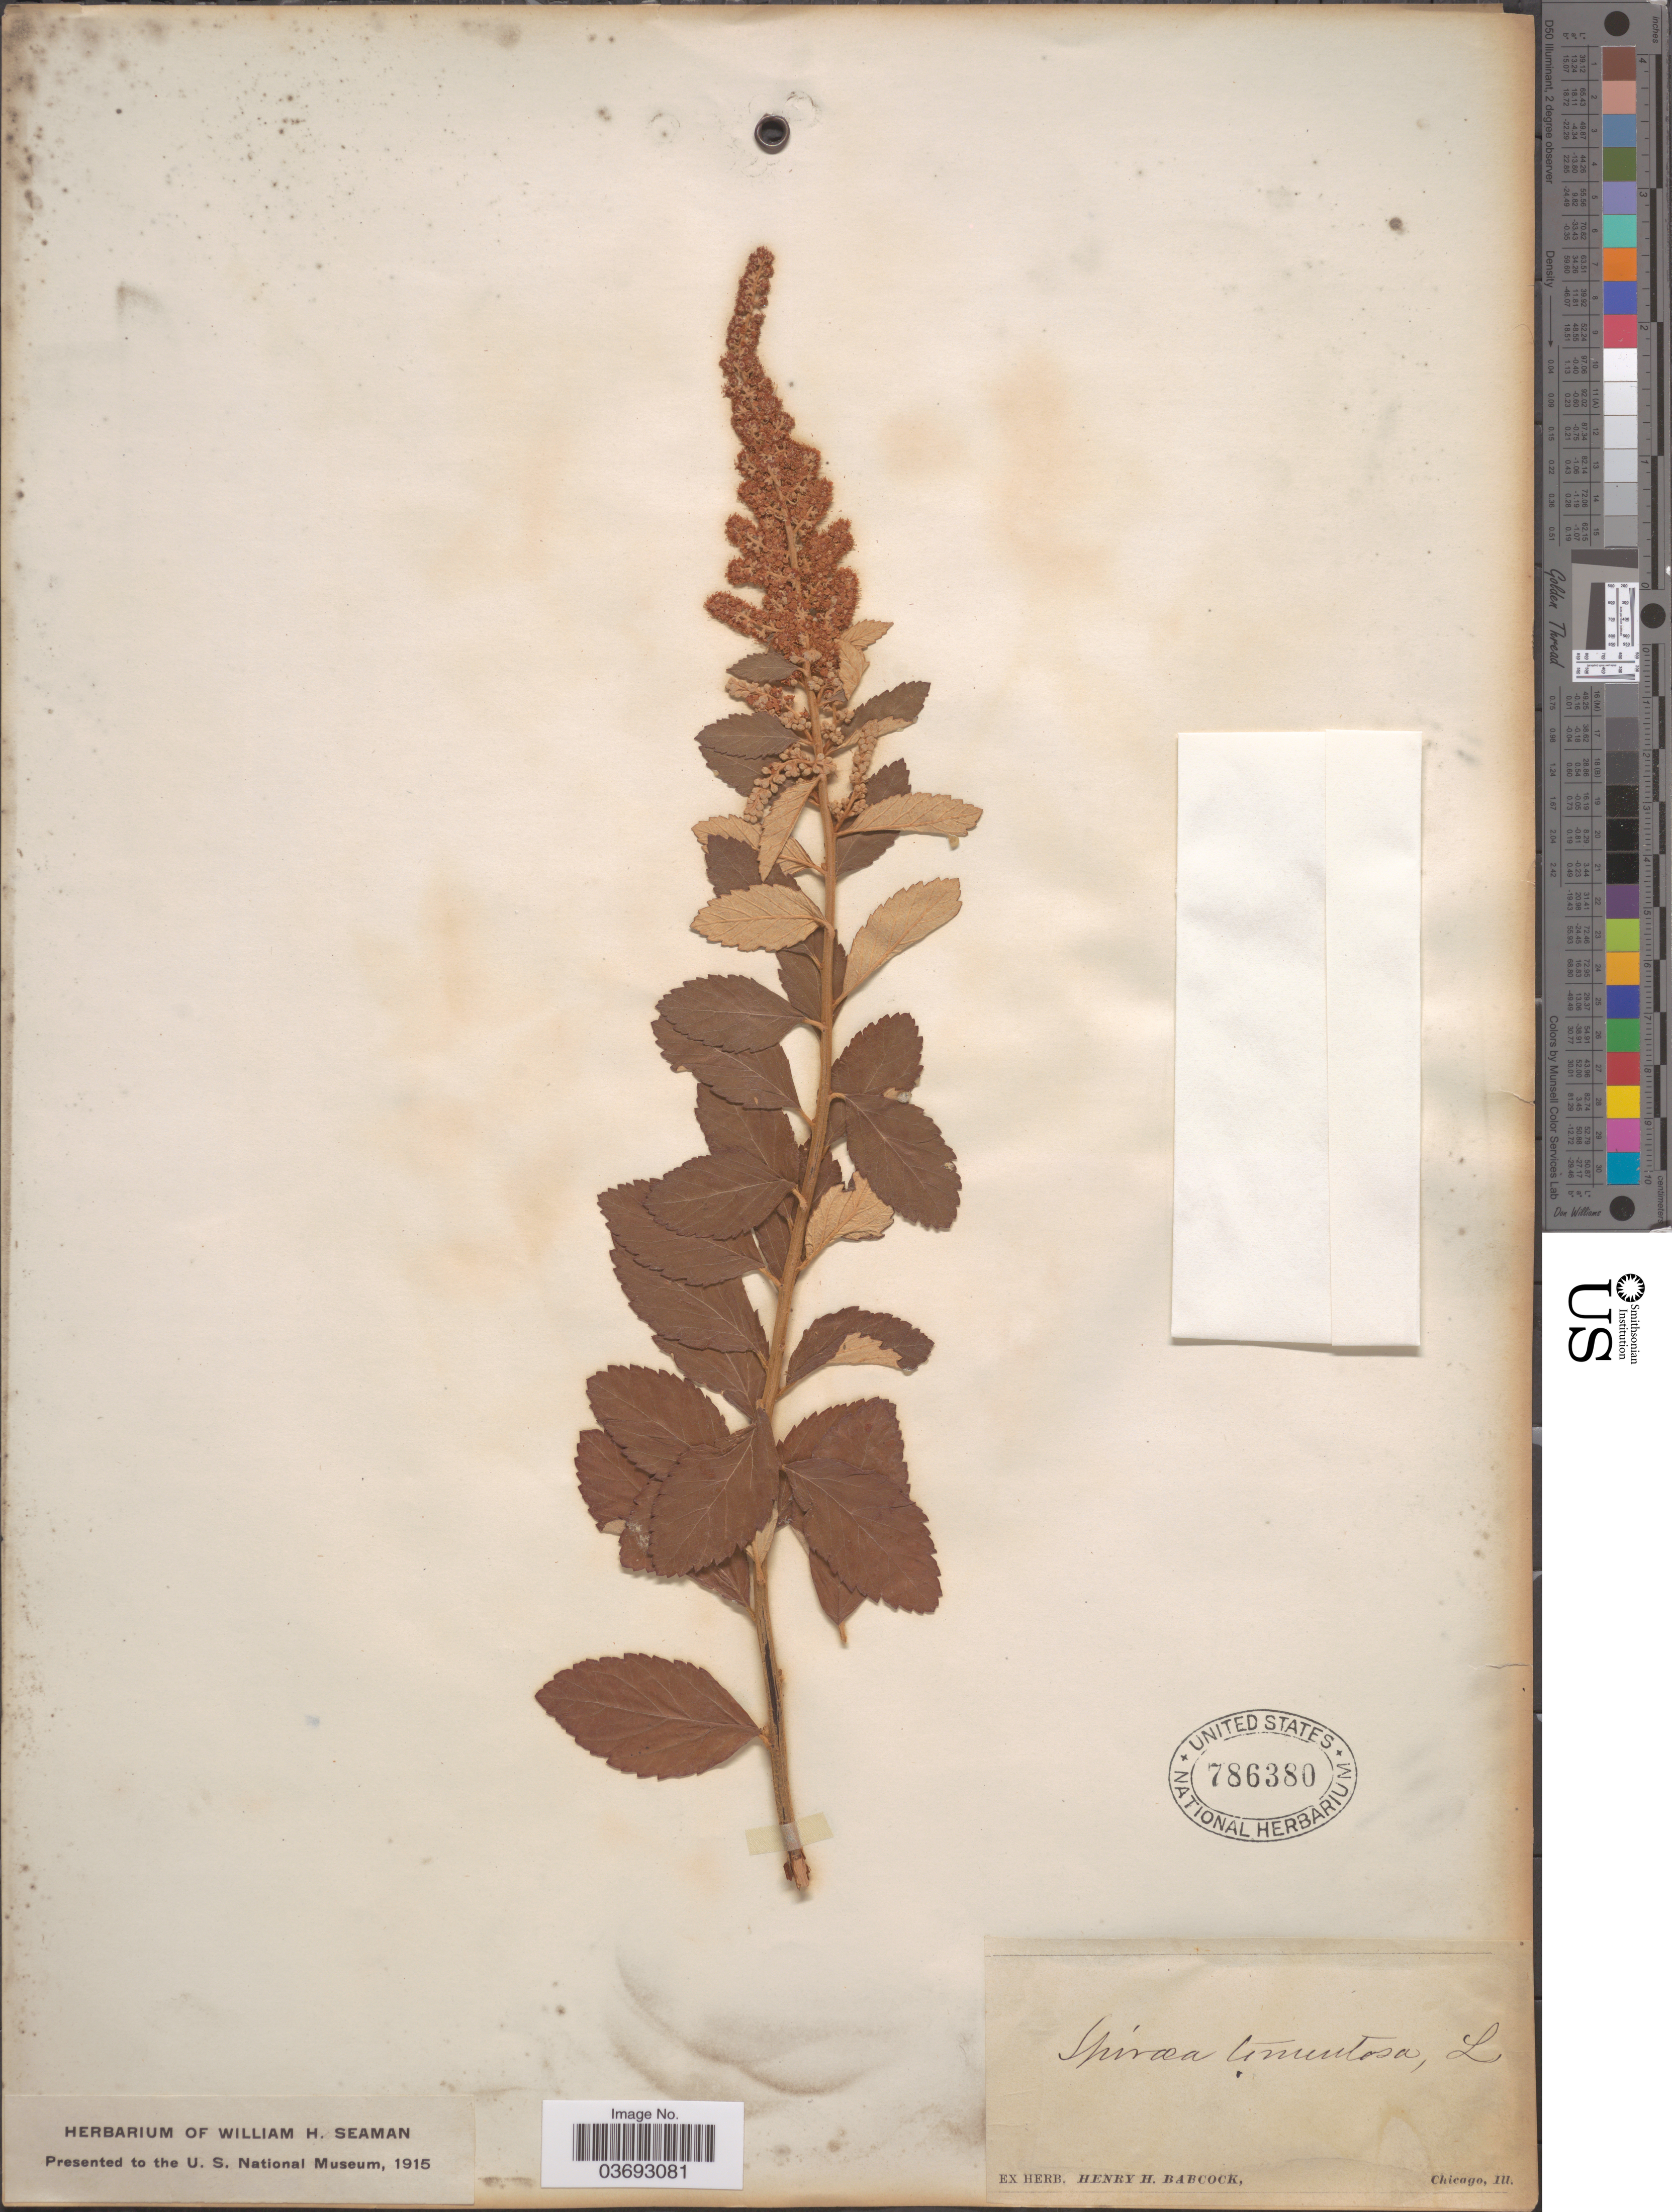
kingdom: Plantae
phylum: Tracheophyta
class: Magnoliopsida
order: Rosales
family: Rosaceae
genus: Spiraea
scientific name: Spiraea tomentosa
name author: L.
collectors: ex herb. H. H. Babcock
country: United States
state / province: Illinois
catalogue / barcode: US 786380